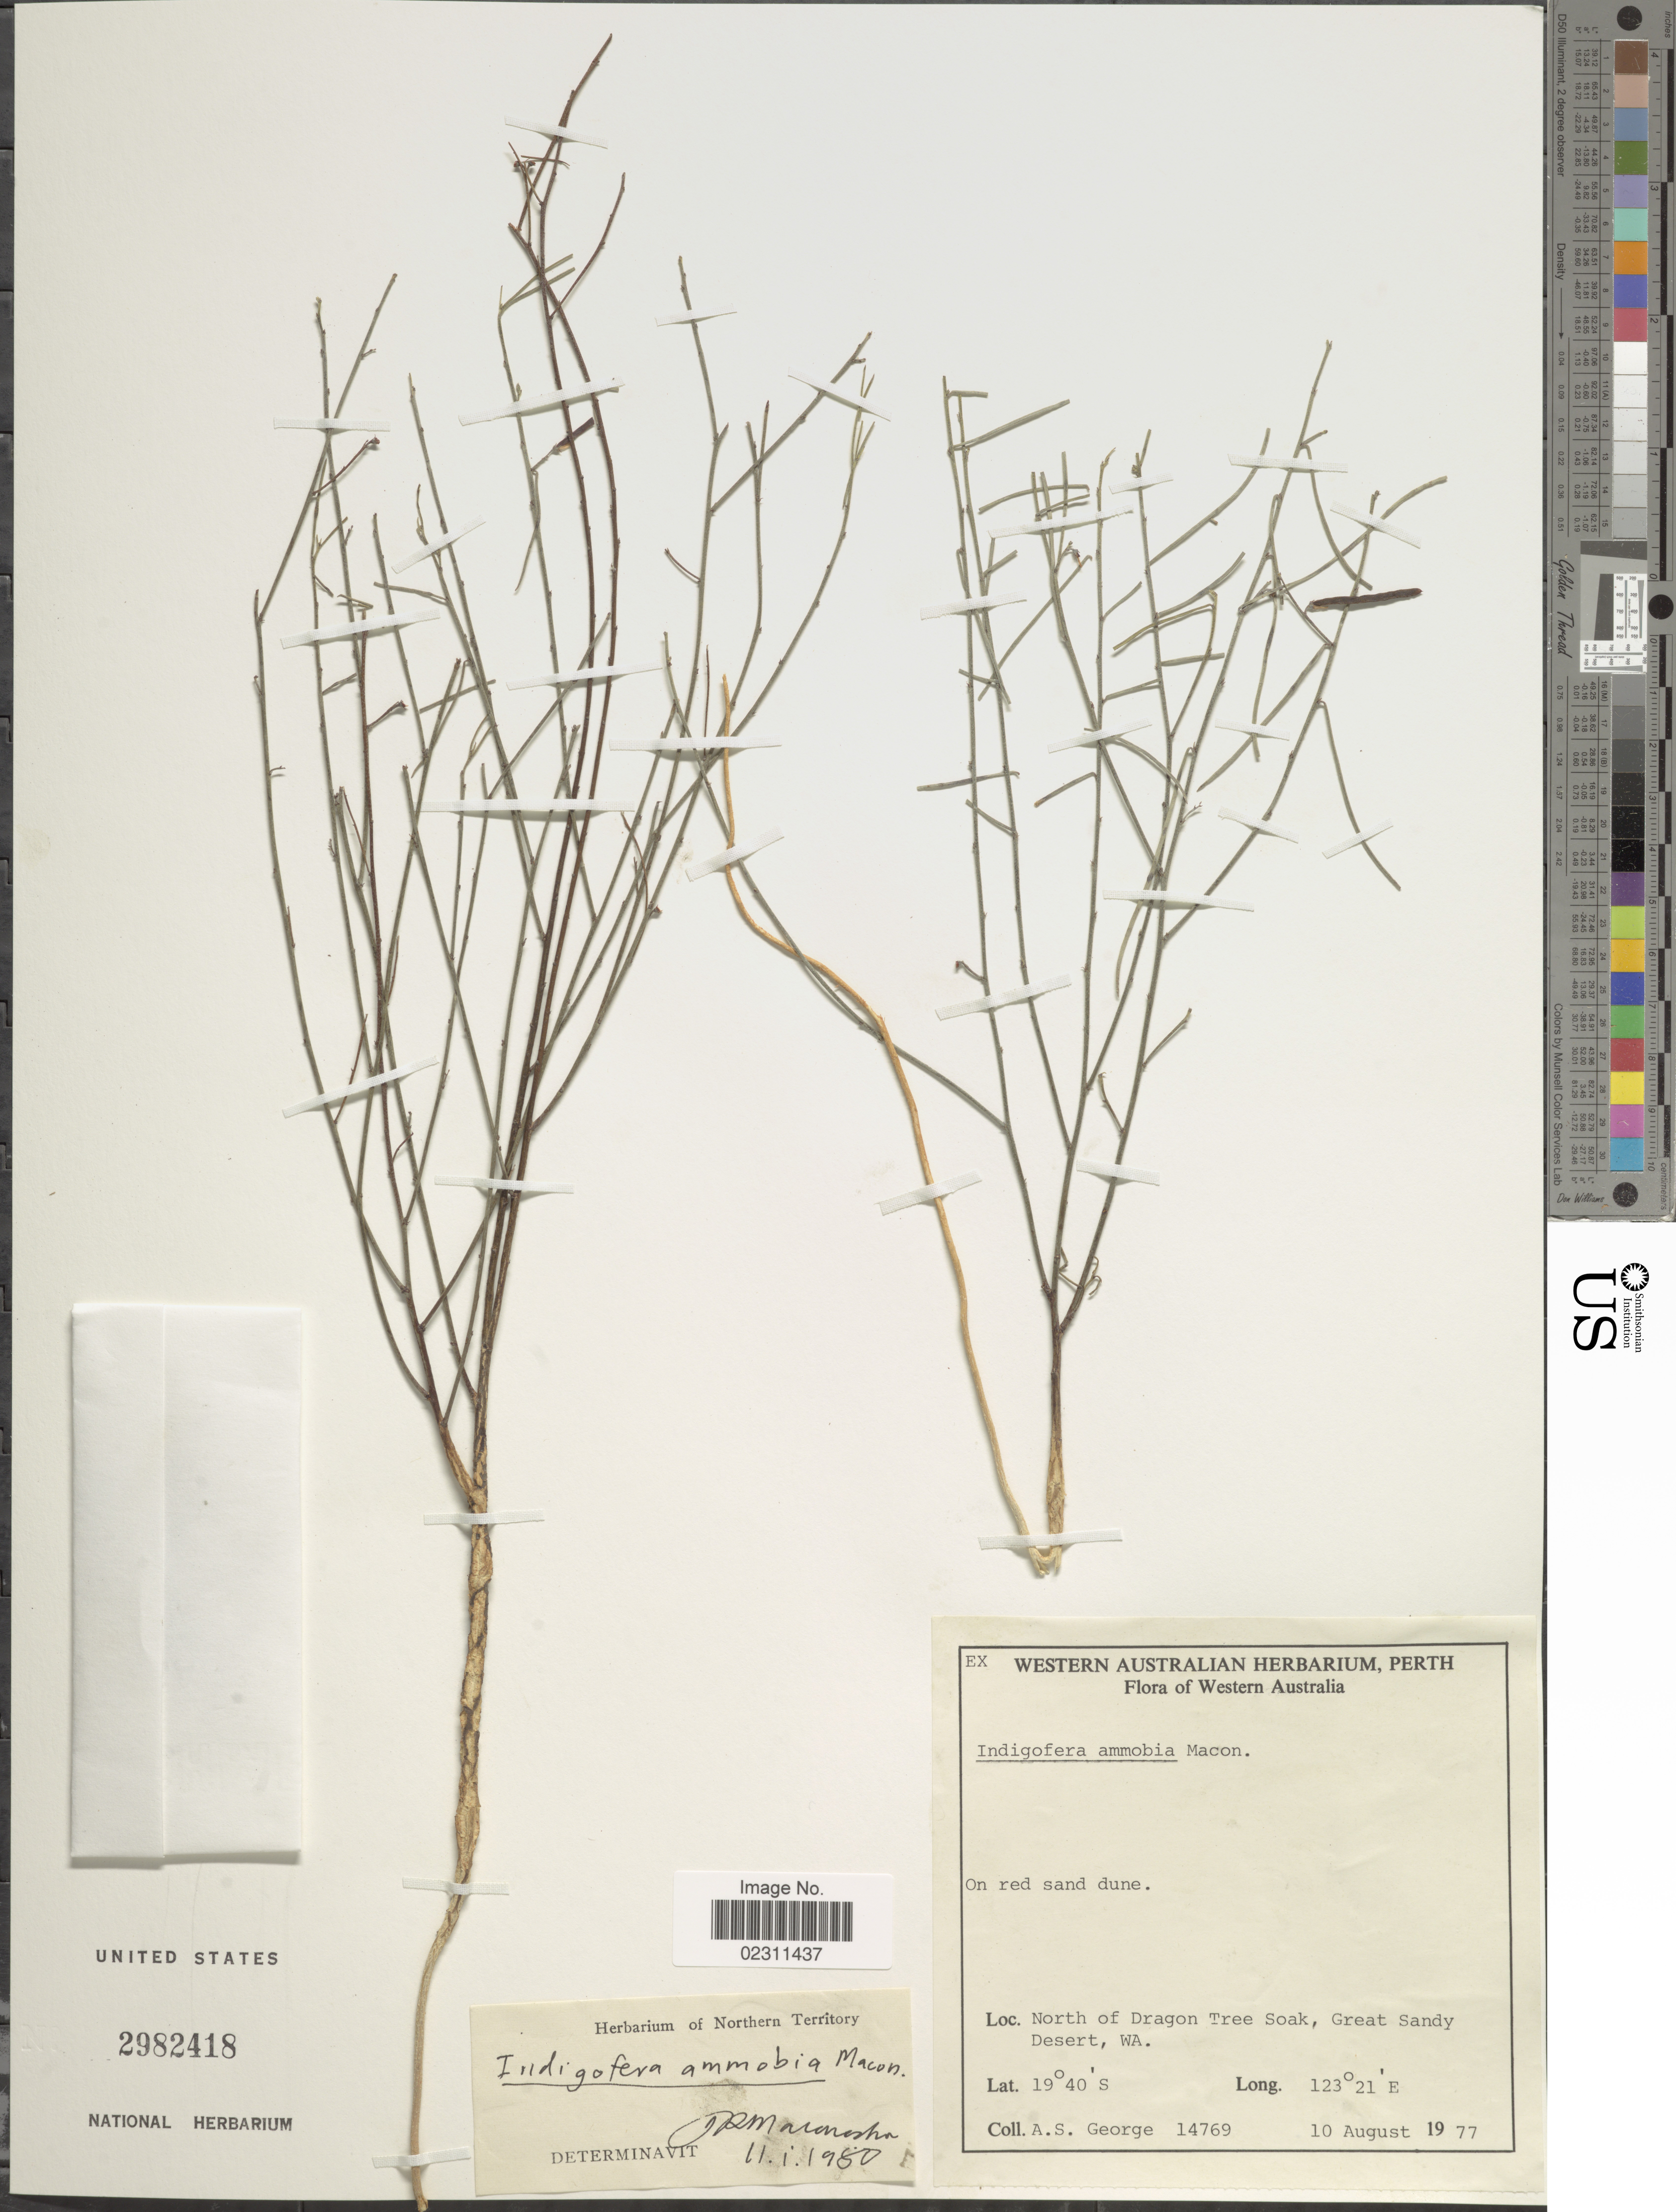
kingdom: Plantae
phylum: Tracheophyta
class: Magnoliopsida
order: Fabales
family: Fabaceae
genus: Indigofera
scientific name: Indigofera ammobia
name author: Maconochie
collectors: A. S. George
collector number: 14769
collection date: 1977-08-10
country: Australia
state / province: Western Australia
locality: North of Dragon Tree Soak, Great Sandy Desert, WA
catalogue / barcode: US 2982418